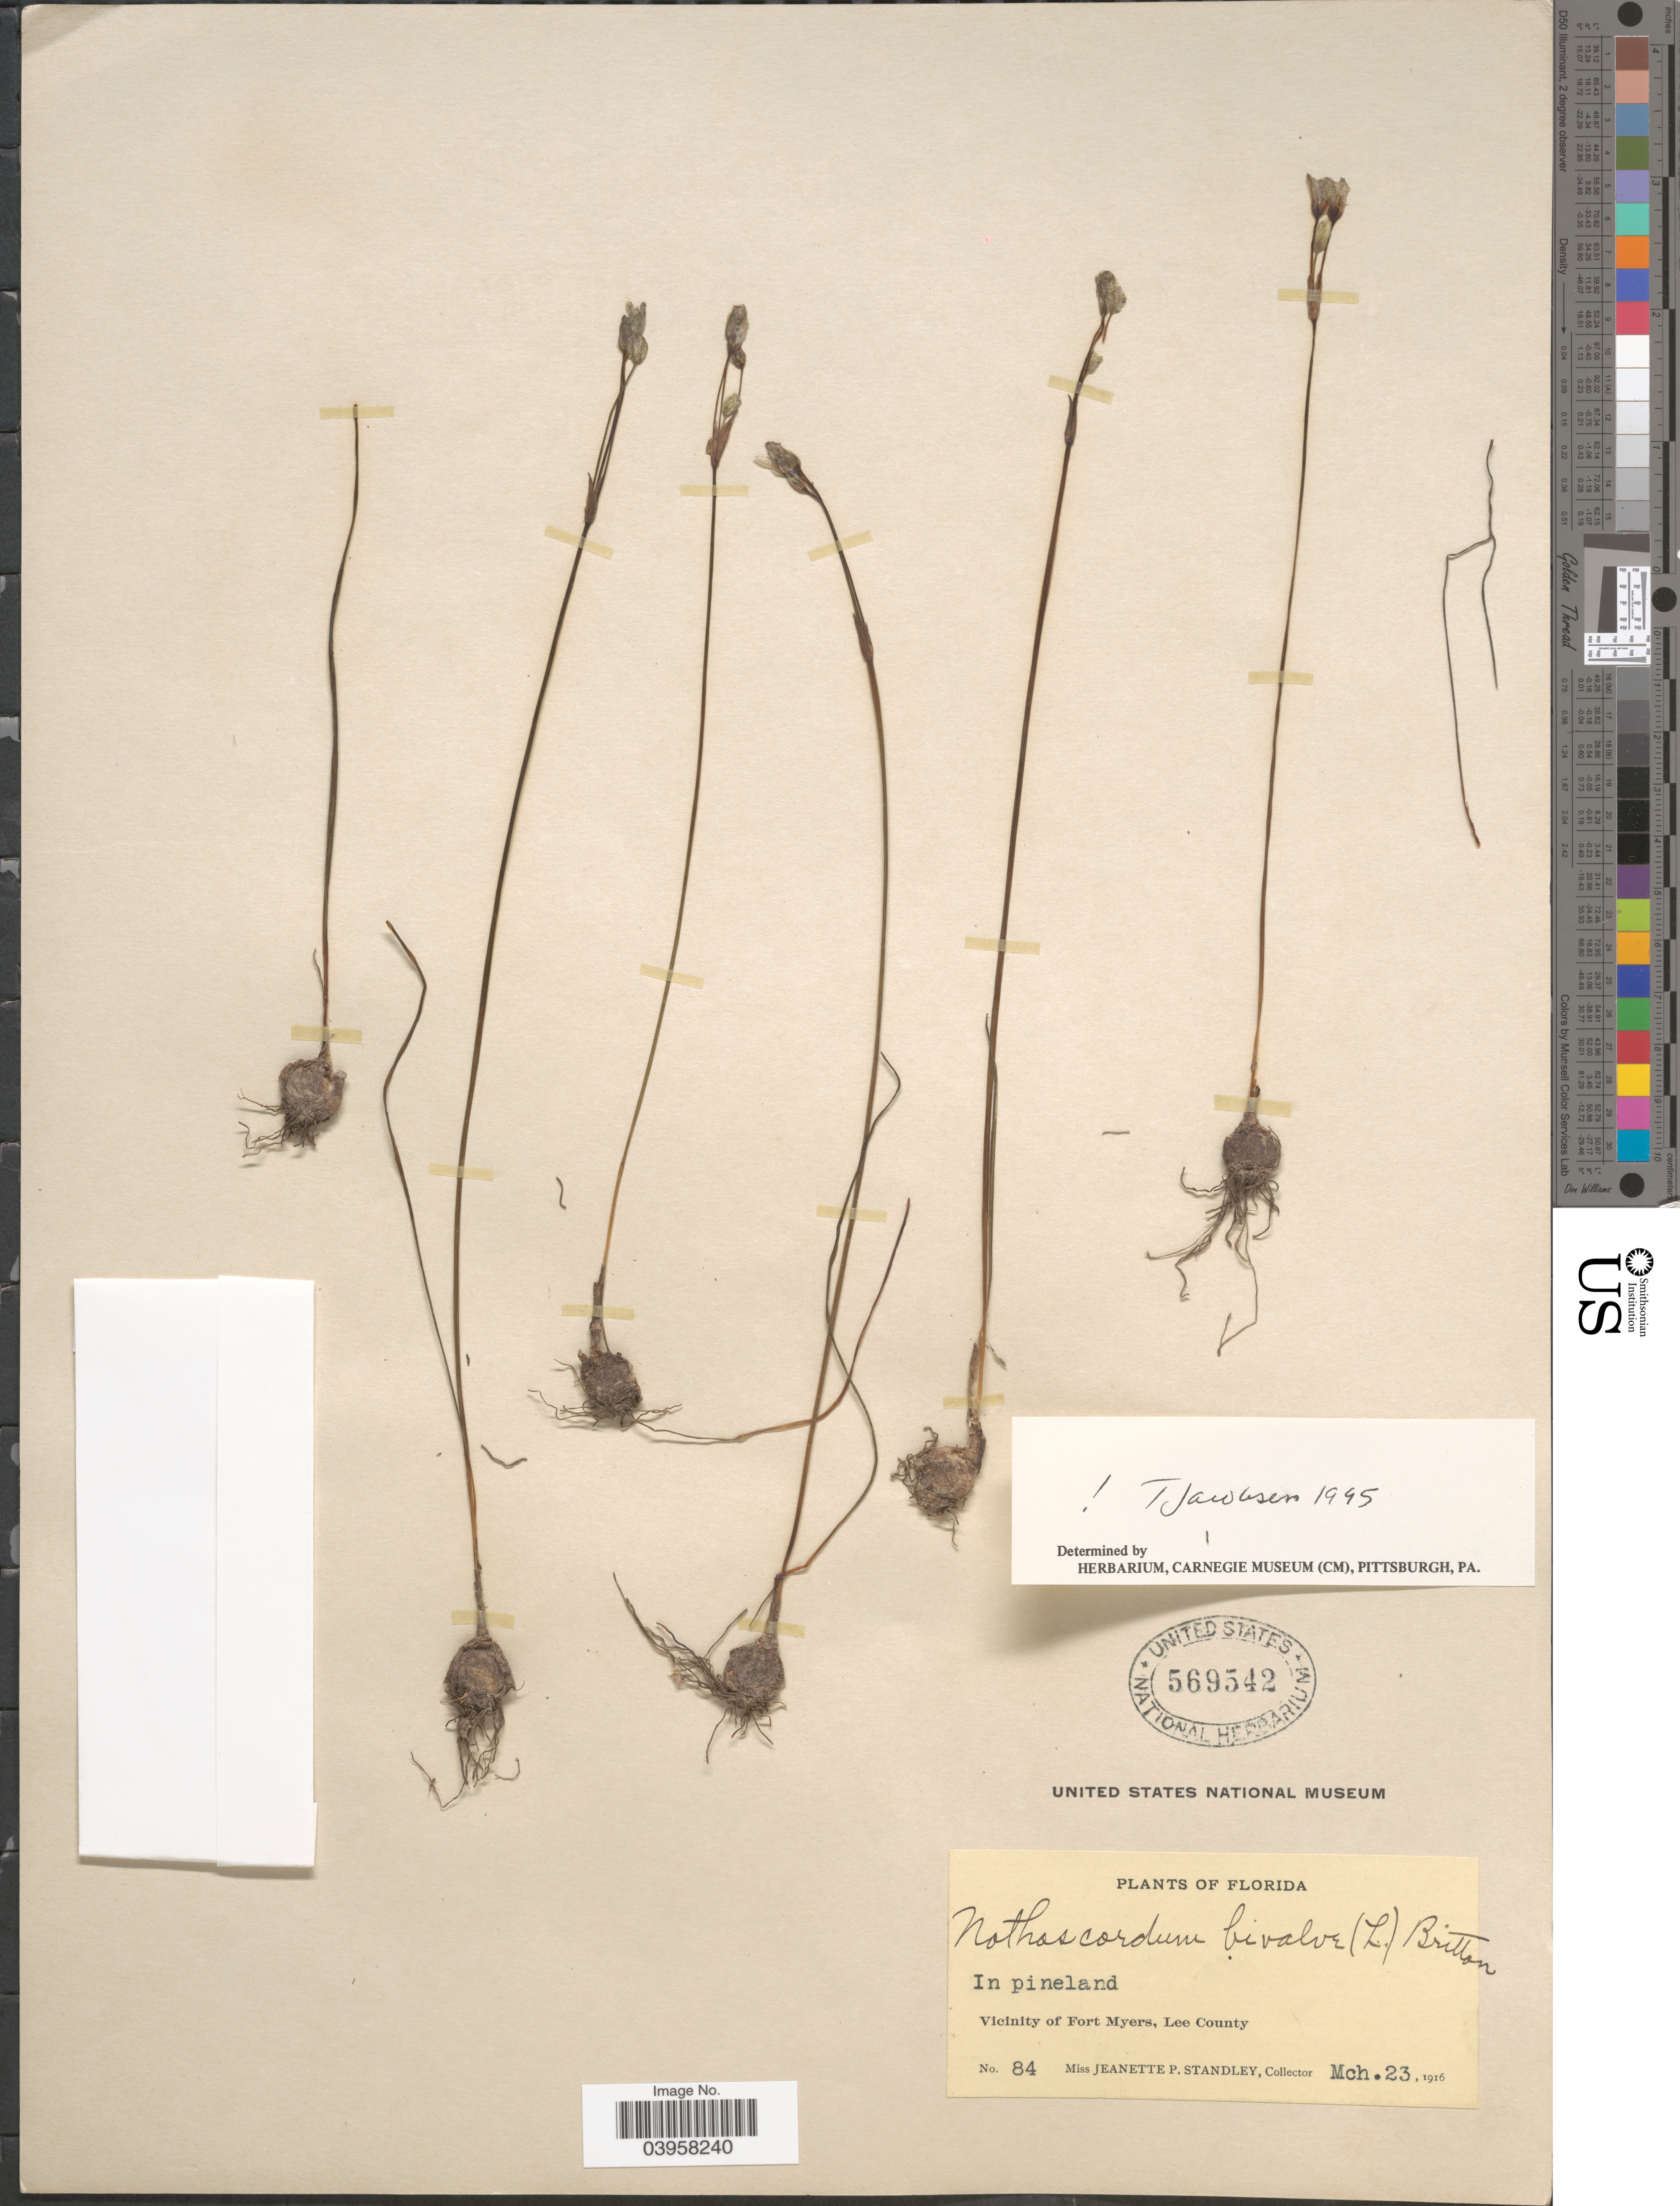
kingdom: Plantae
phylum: Tracheophyta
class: Liliopsida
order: Asparagales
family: Amaryllidaceae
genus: Nothoscordum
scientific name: Nothoscordum bivalve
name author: (L.) Britton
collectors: J. P. Standley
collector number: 84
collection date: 1916-03-23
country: United States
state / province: Florida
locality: In pineland. Vicinity of Fort Myers, Lee County.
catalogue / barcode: US 569542